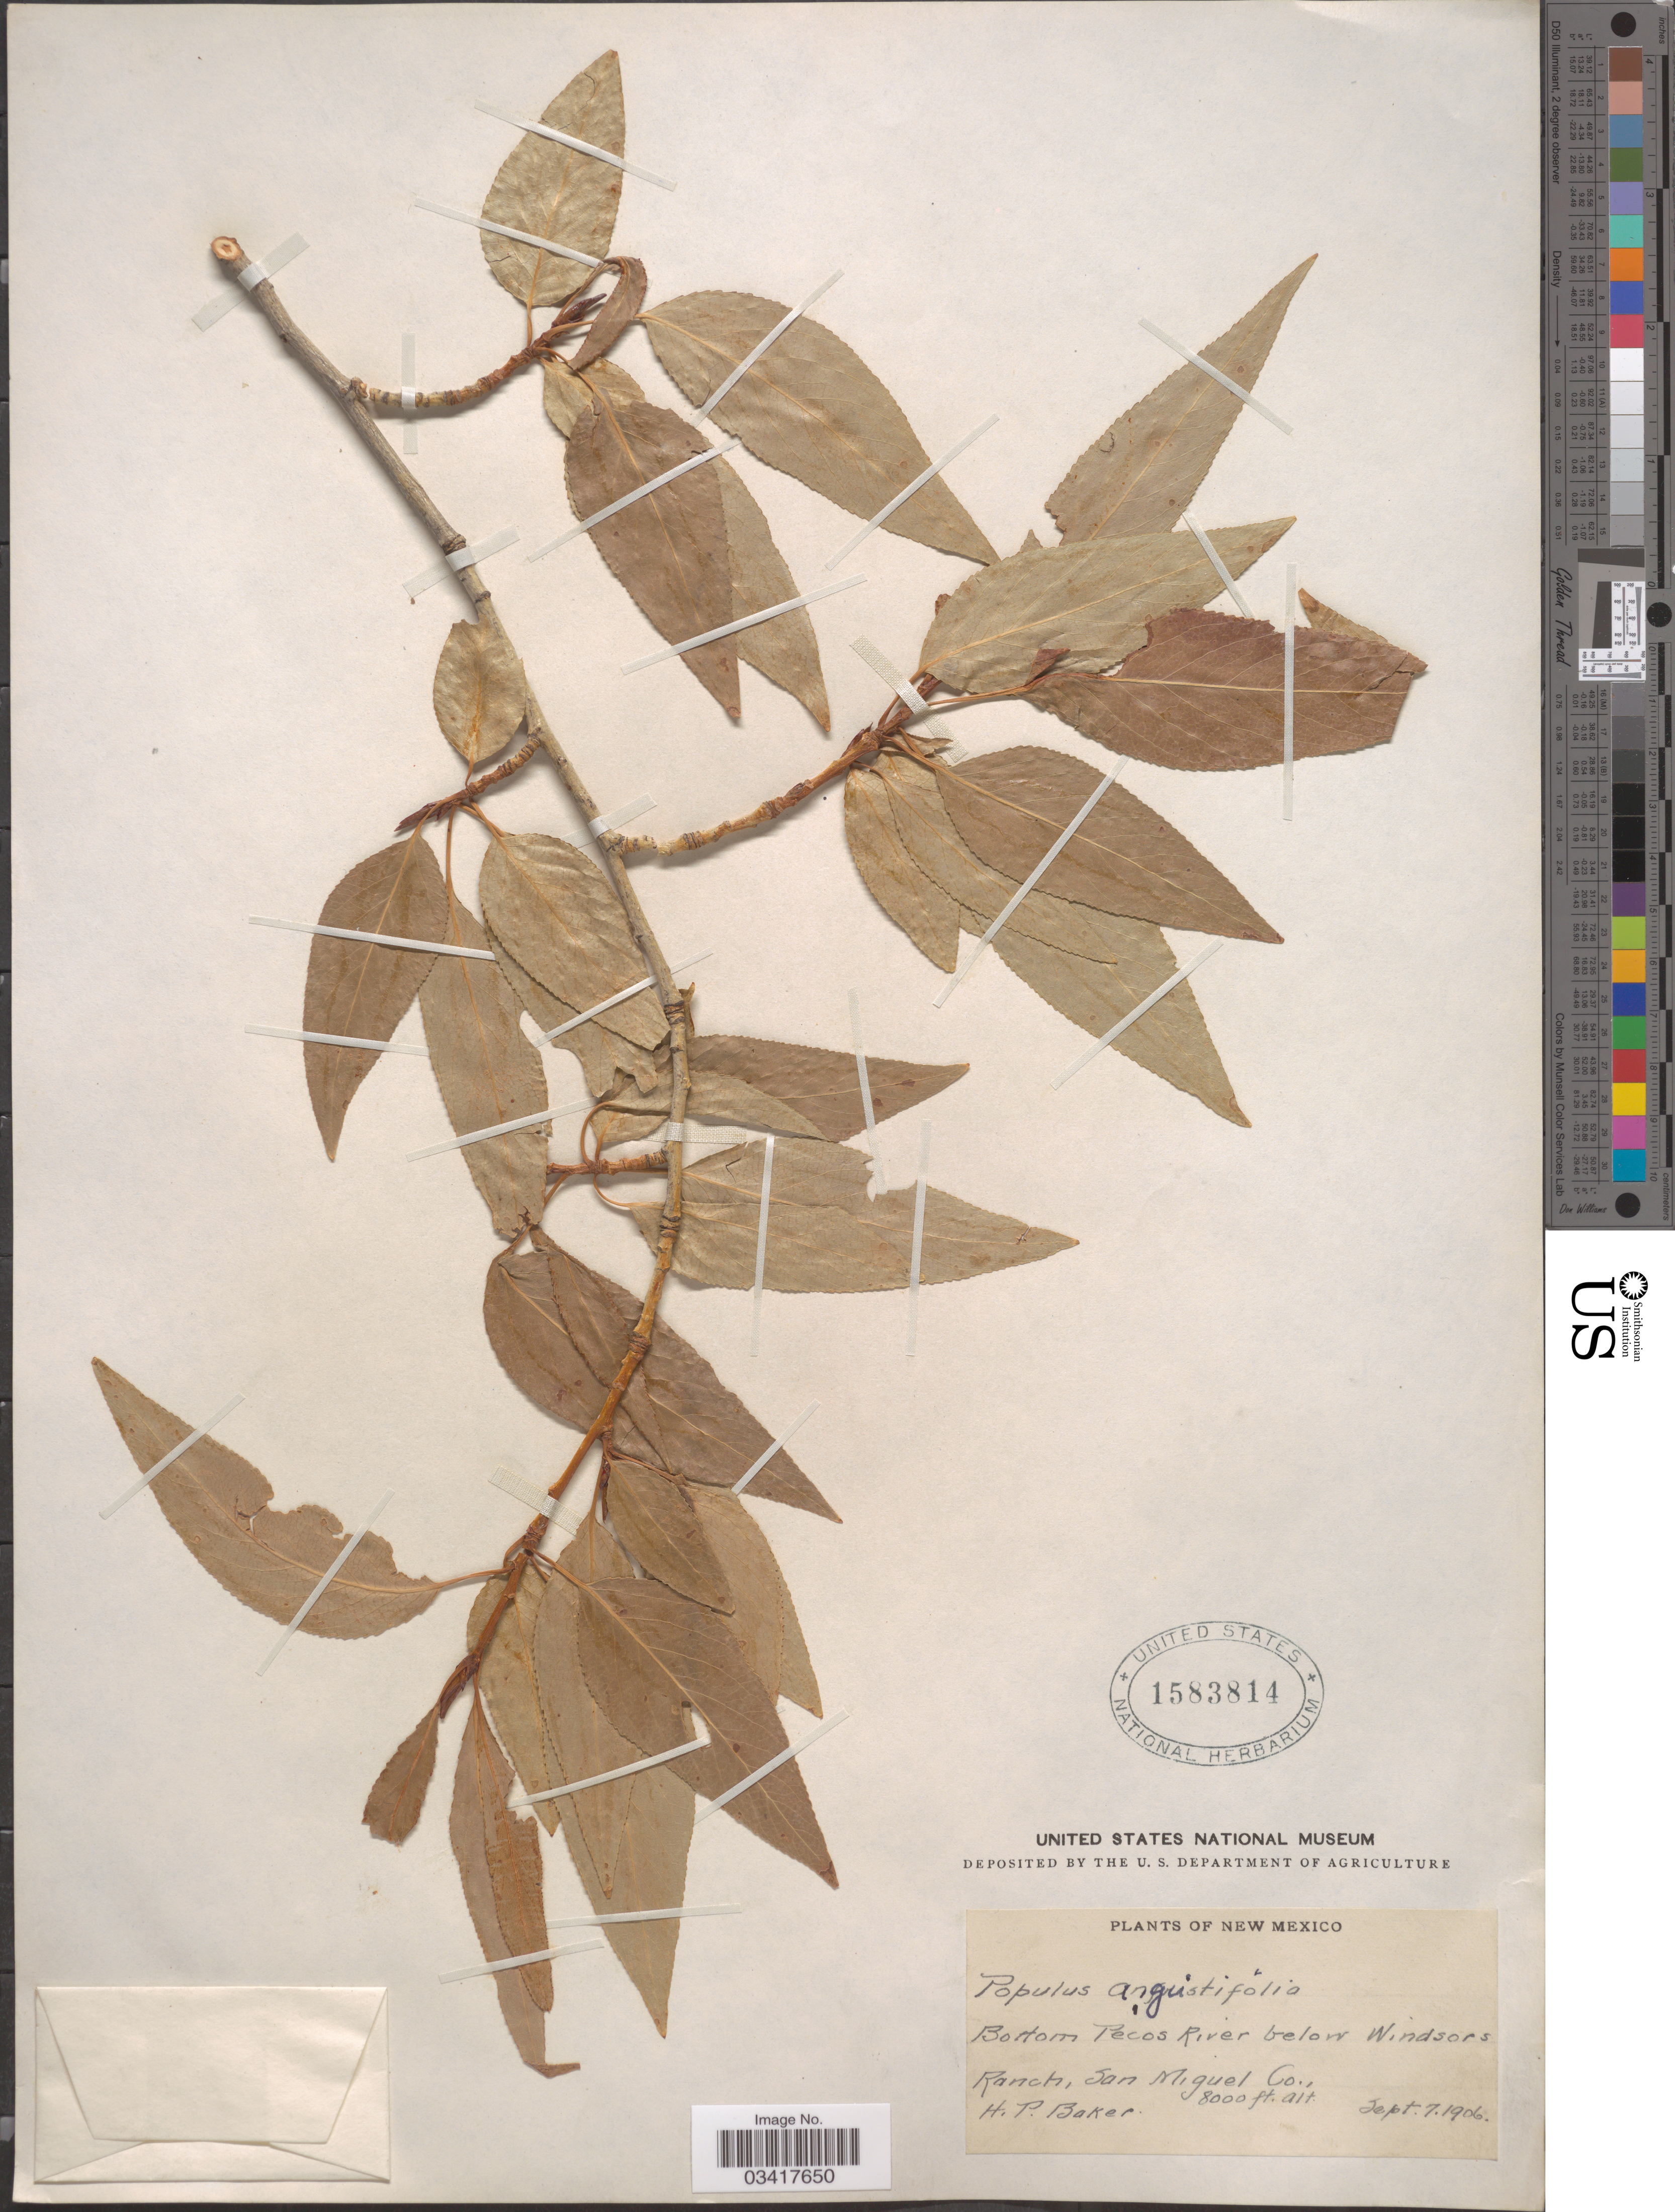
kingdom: Plantae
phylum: Tracheophyta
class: Magnoliopsida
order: Malpighiales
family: Salicaceae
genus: Populus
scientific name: Populus angustifolia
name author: E. James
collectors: H. P. Baker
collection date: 1906-09-07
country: United States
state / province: New Mexico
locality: Bottom Pecos River below Windsors Ranch, San Miguel Co.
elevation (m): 2438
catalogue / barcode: US 1583814